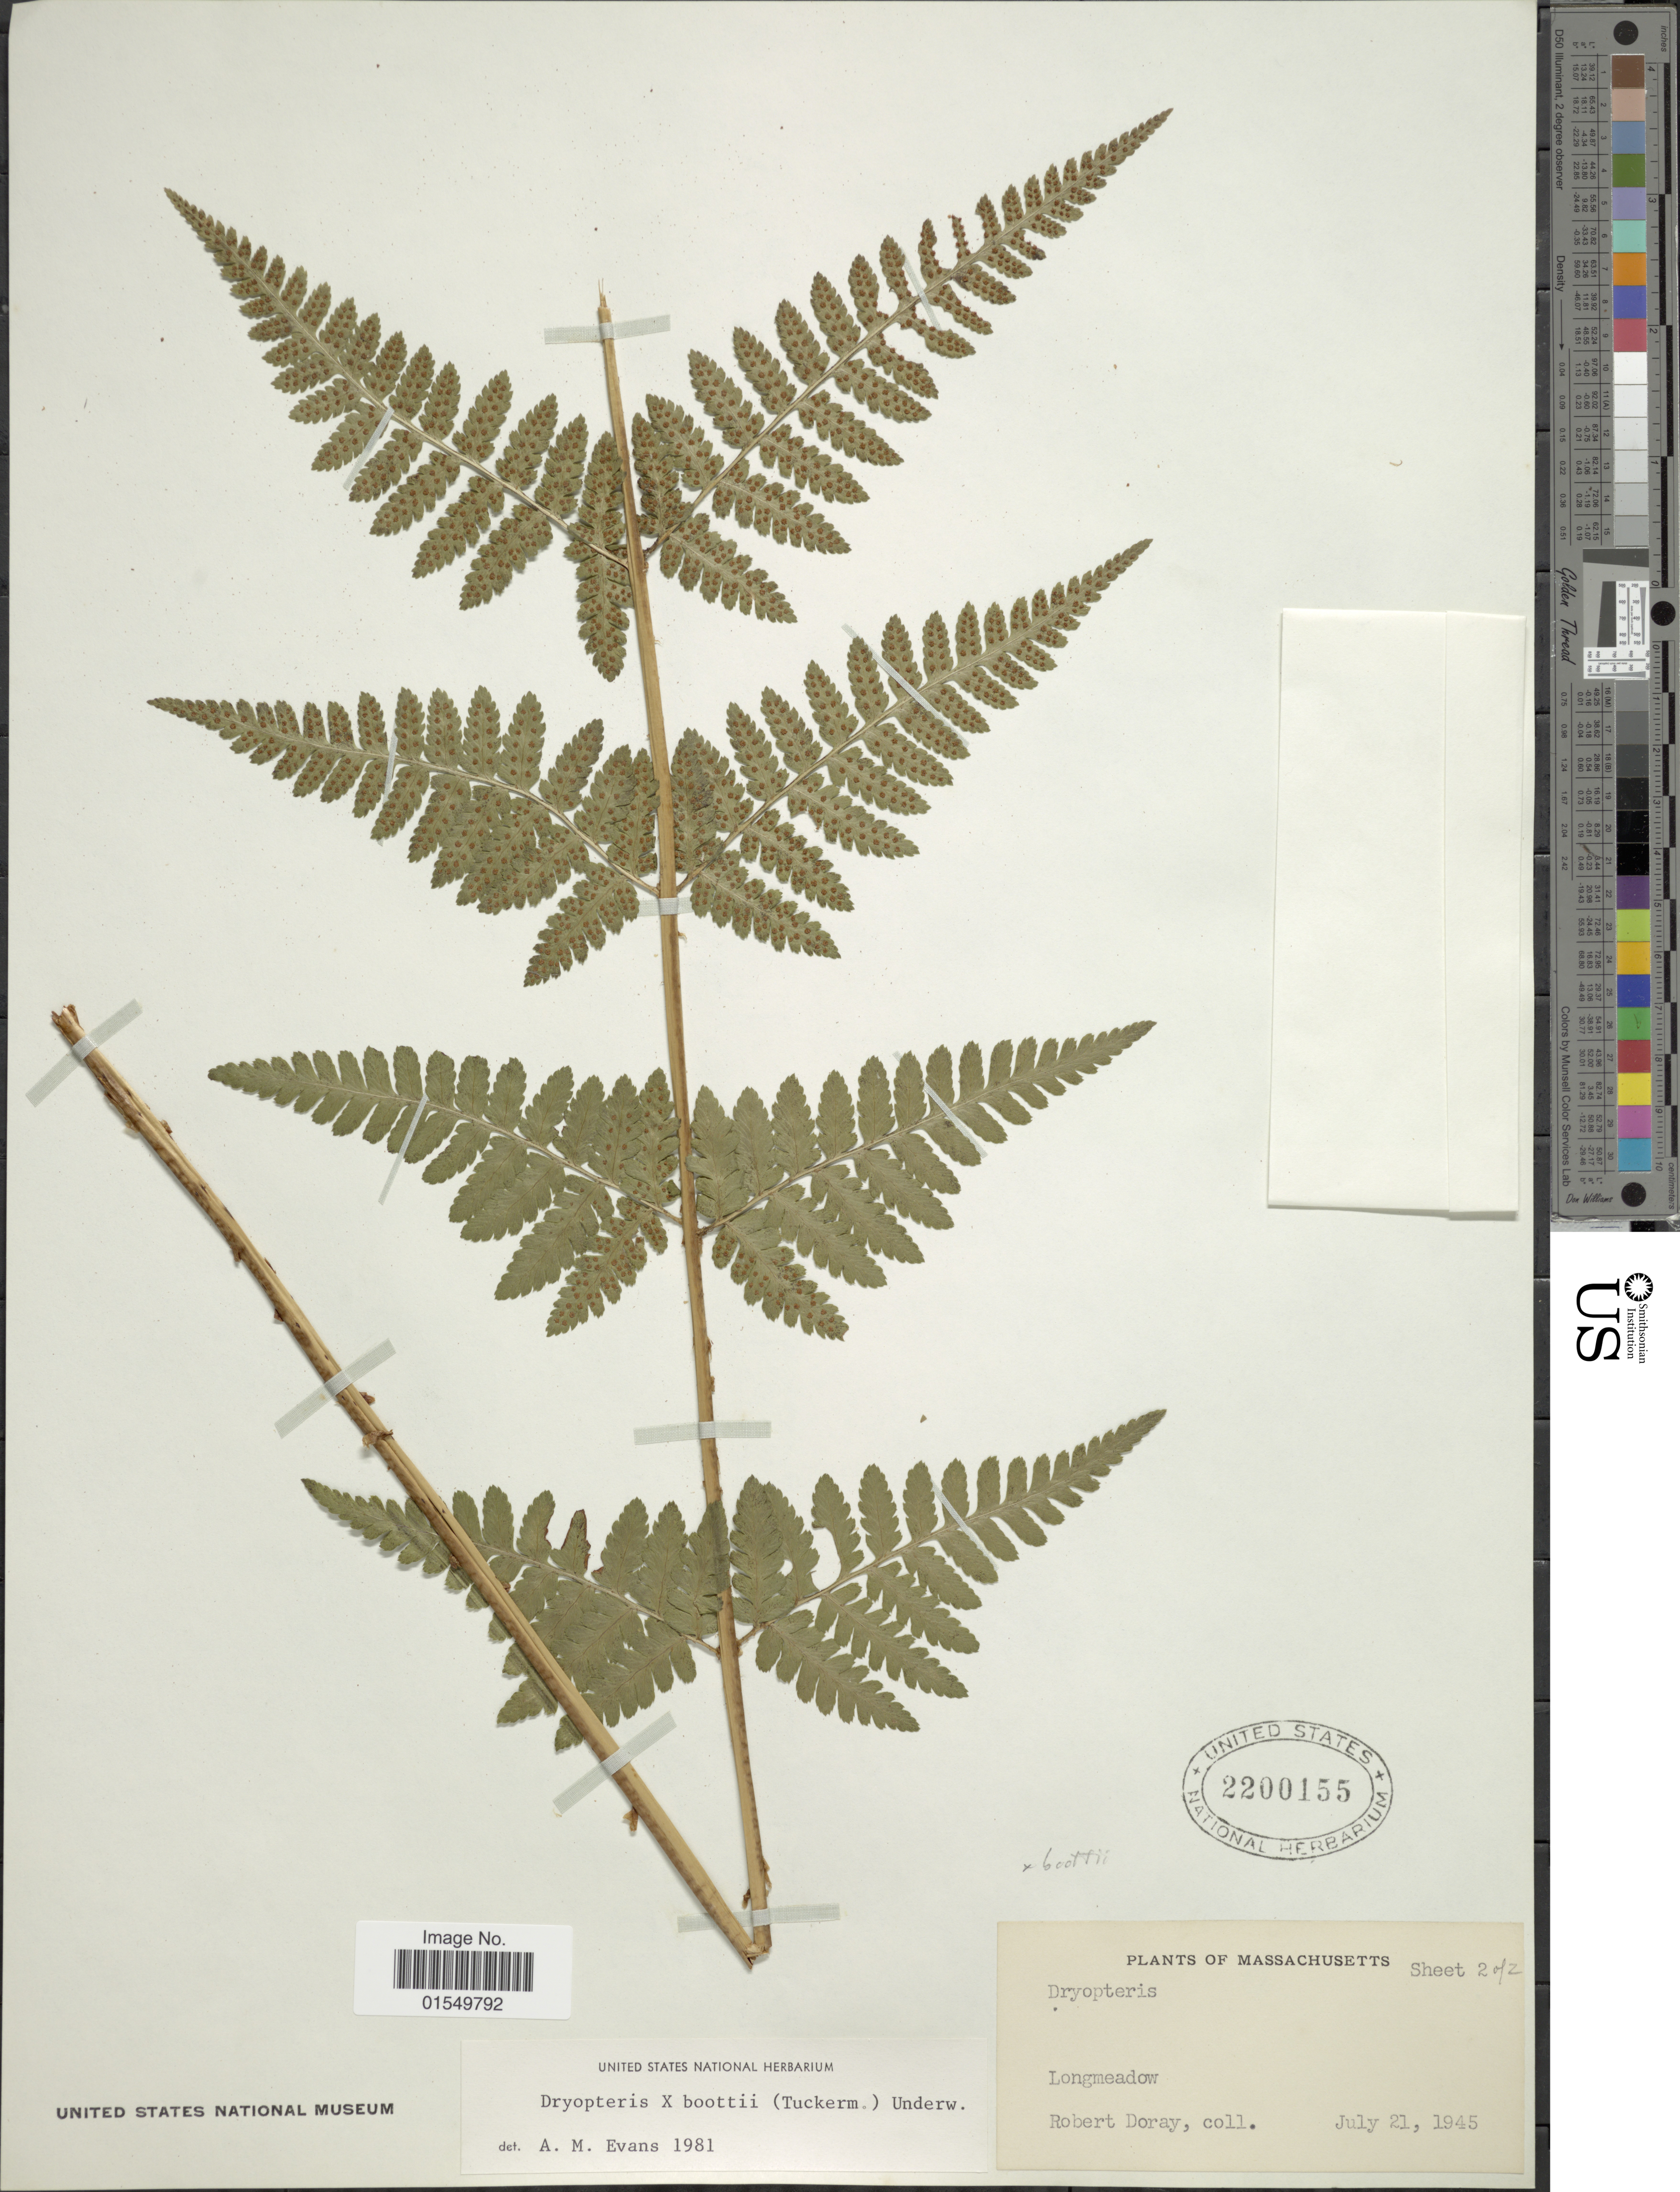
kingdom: Plantae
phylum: Tracheophyta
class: Polypodiopsida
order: Polypodiales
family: Dryopteridaceae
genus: Dryopteris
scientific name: Dryopteris x boottii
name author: Underw.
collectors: R. Doray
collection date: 1945-07-21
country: United States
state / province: Massachusetts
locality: Longmeadow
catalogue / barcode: US 2200155